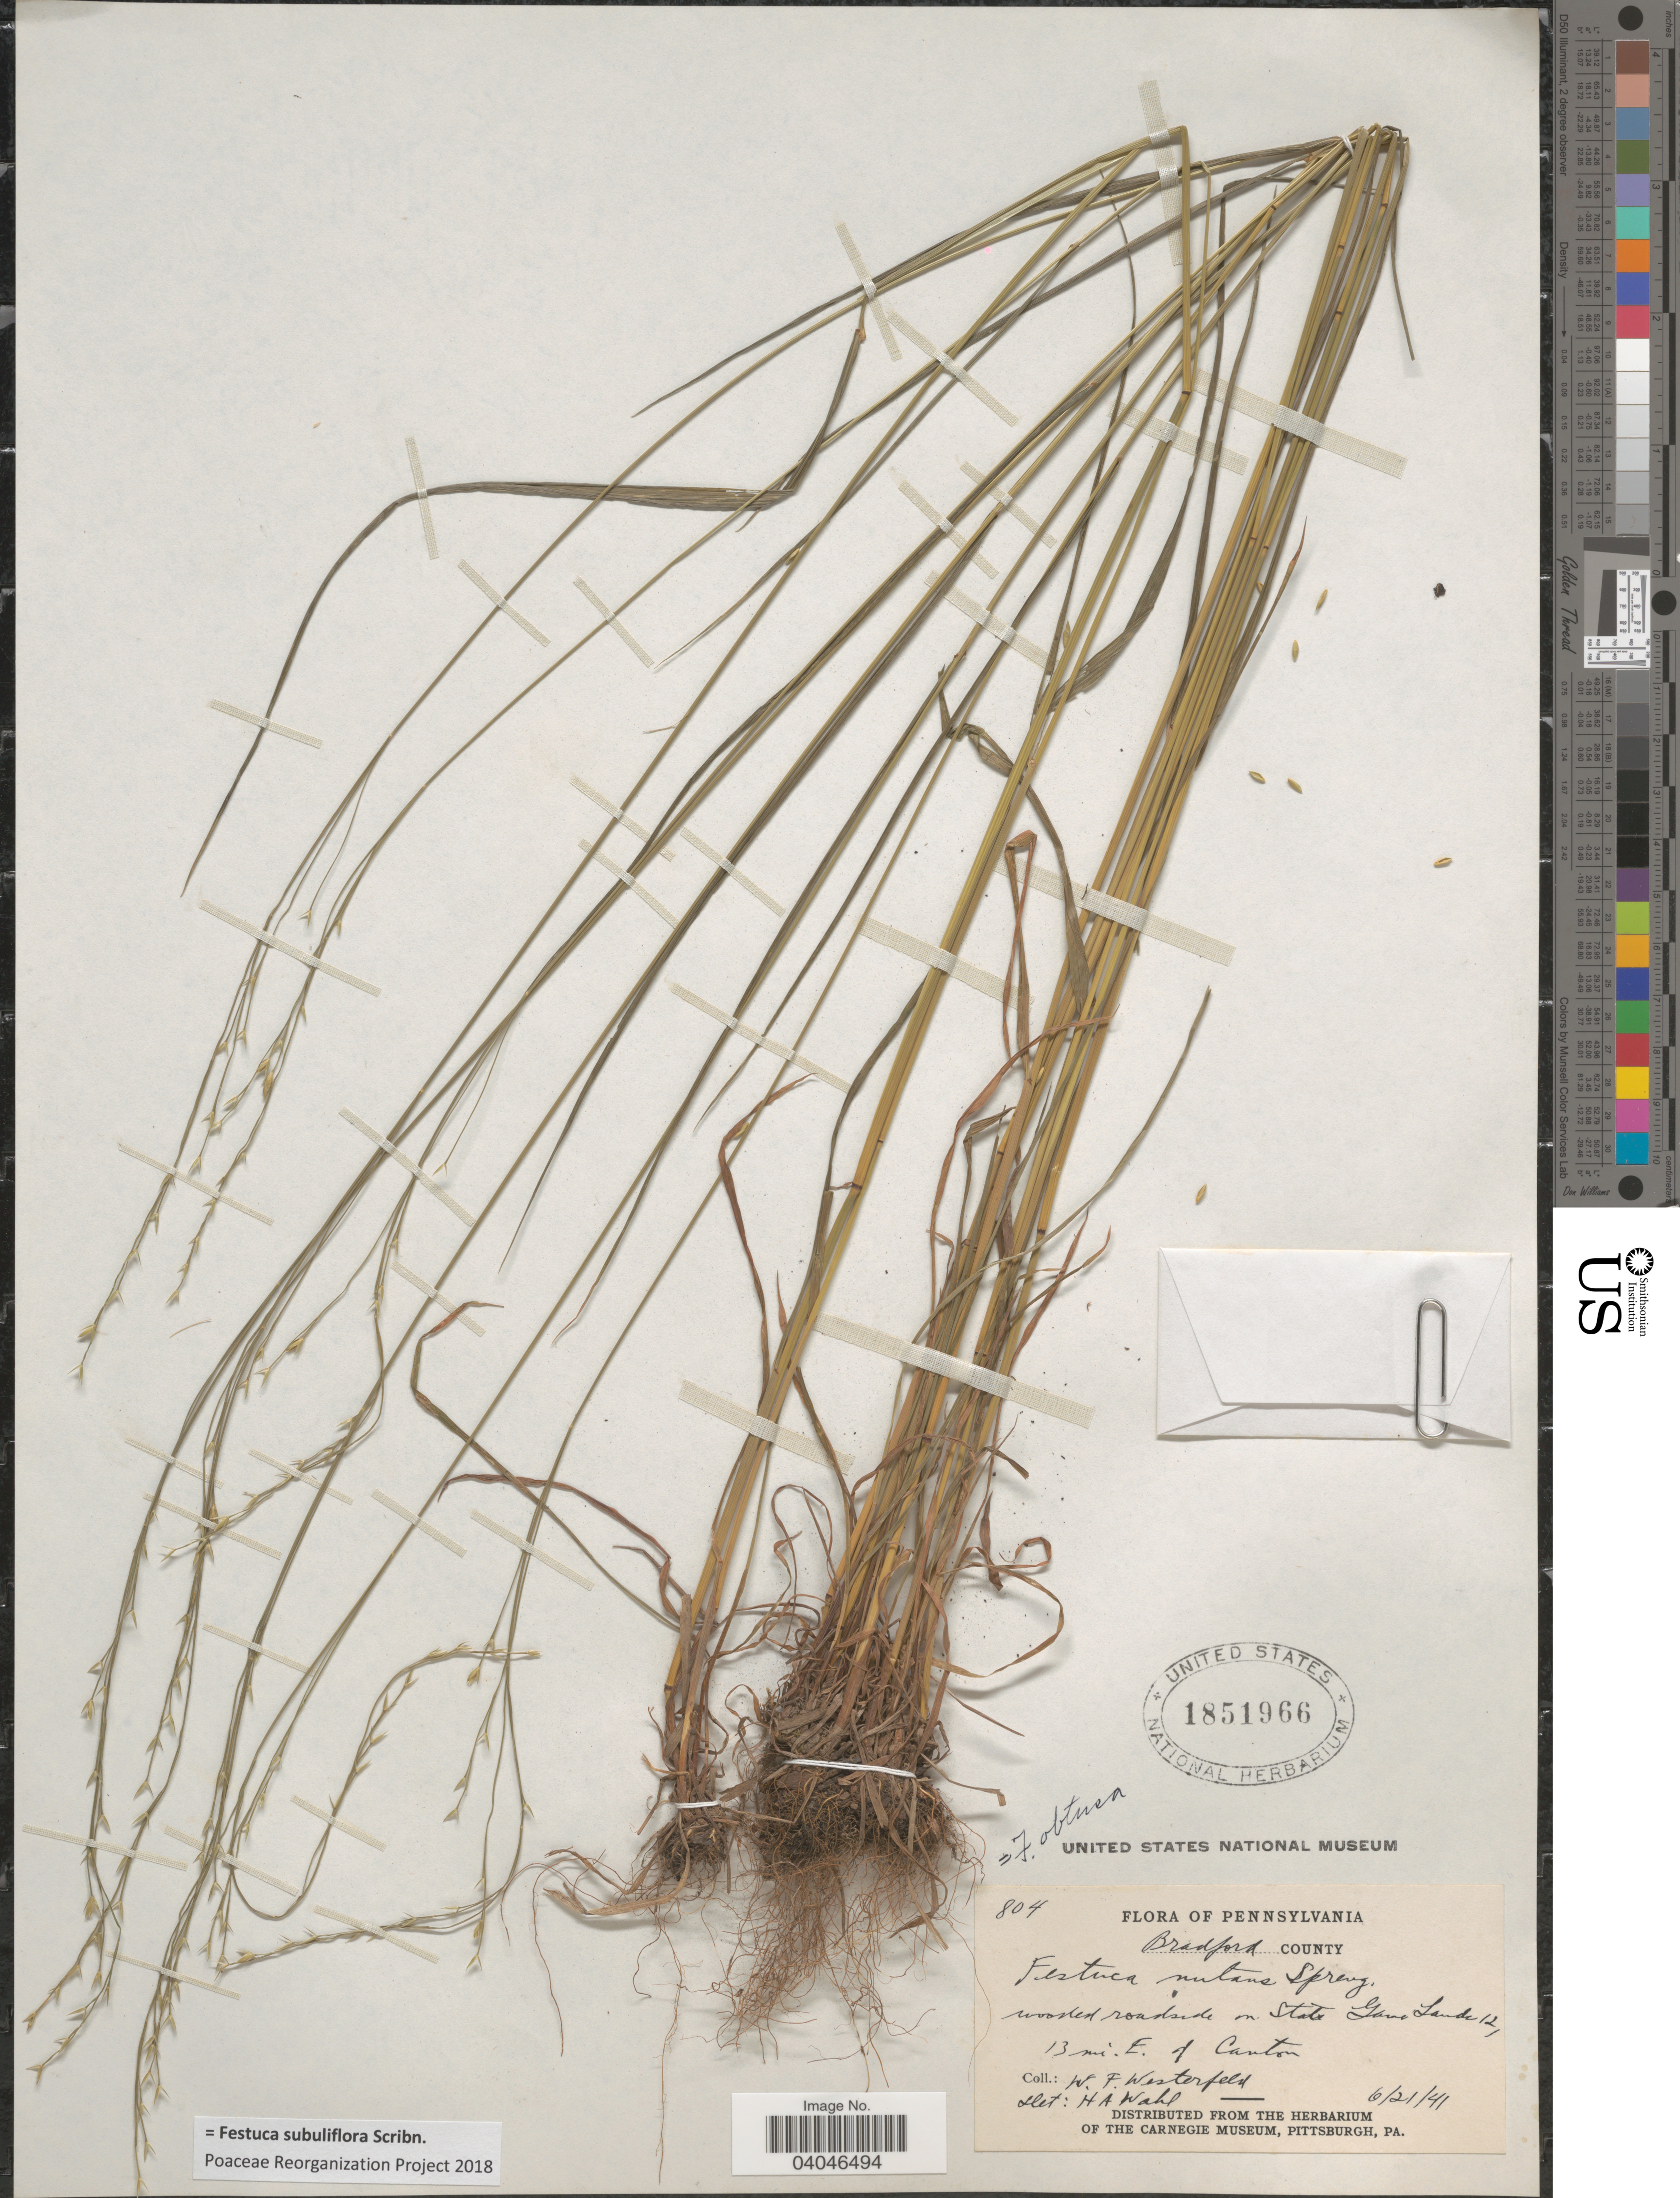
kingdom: Plantae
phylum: Tracheophyta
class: Liliopsida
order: Poales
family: Poaceae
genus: Festuca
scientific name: Festuca subuliflora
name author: Scribn.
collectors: W. Westerfeld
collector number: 804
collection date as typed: Transcribed d/m/y: 21/6/41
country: United States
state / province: Pennsylvania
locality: Bradford County. Wooded roadside on State Game Lands 12, 13 mi. E. of Canton.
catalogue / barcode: US 1851966